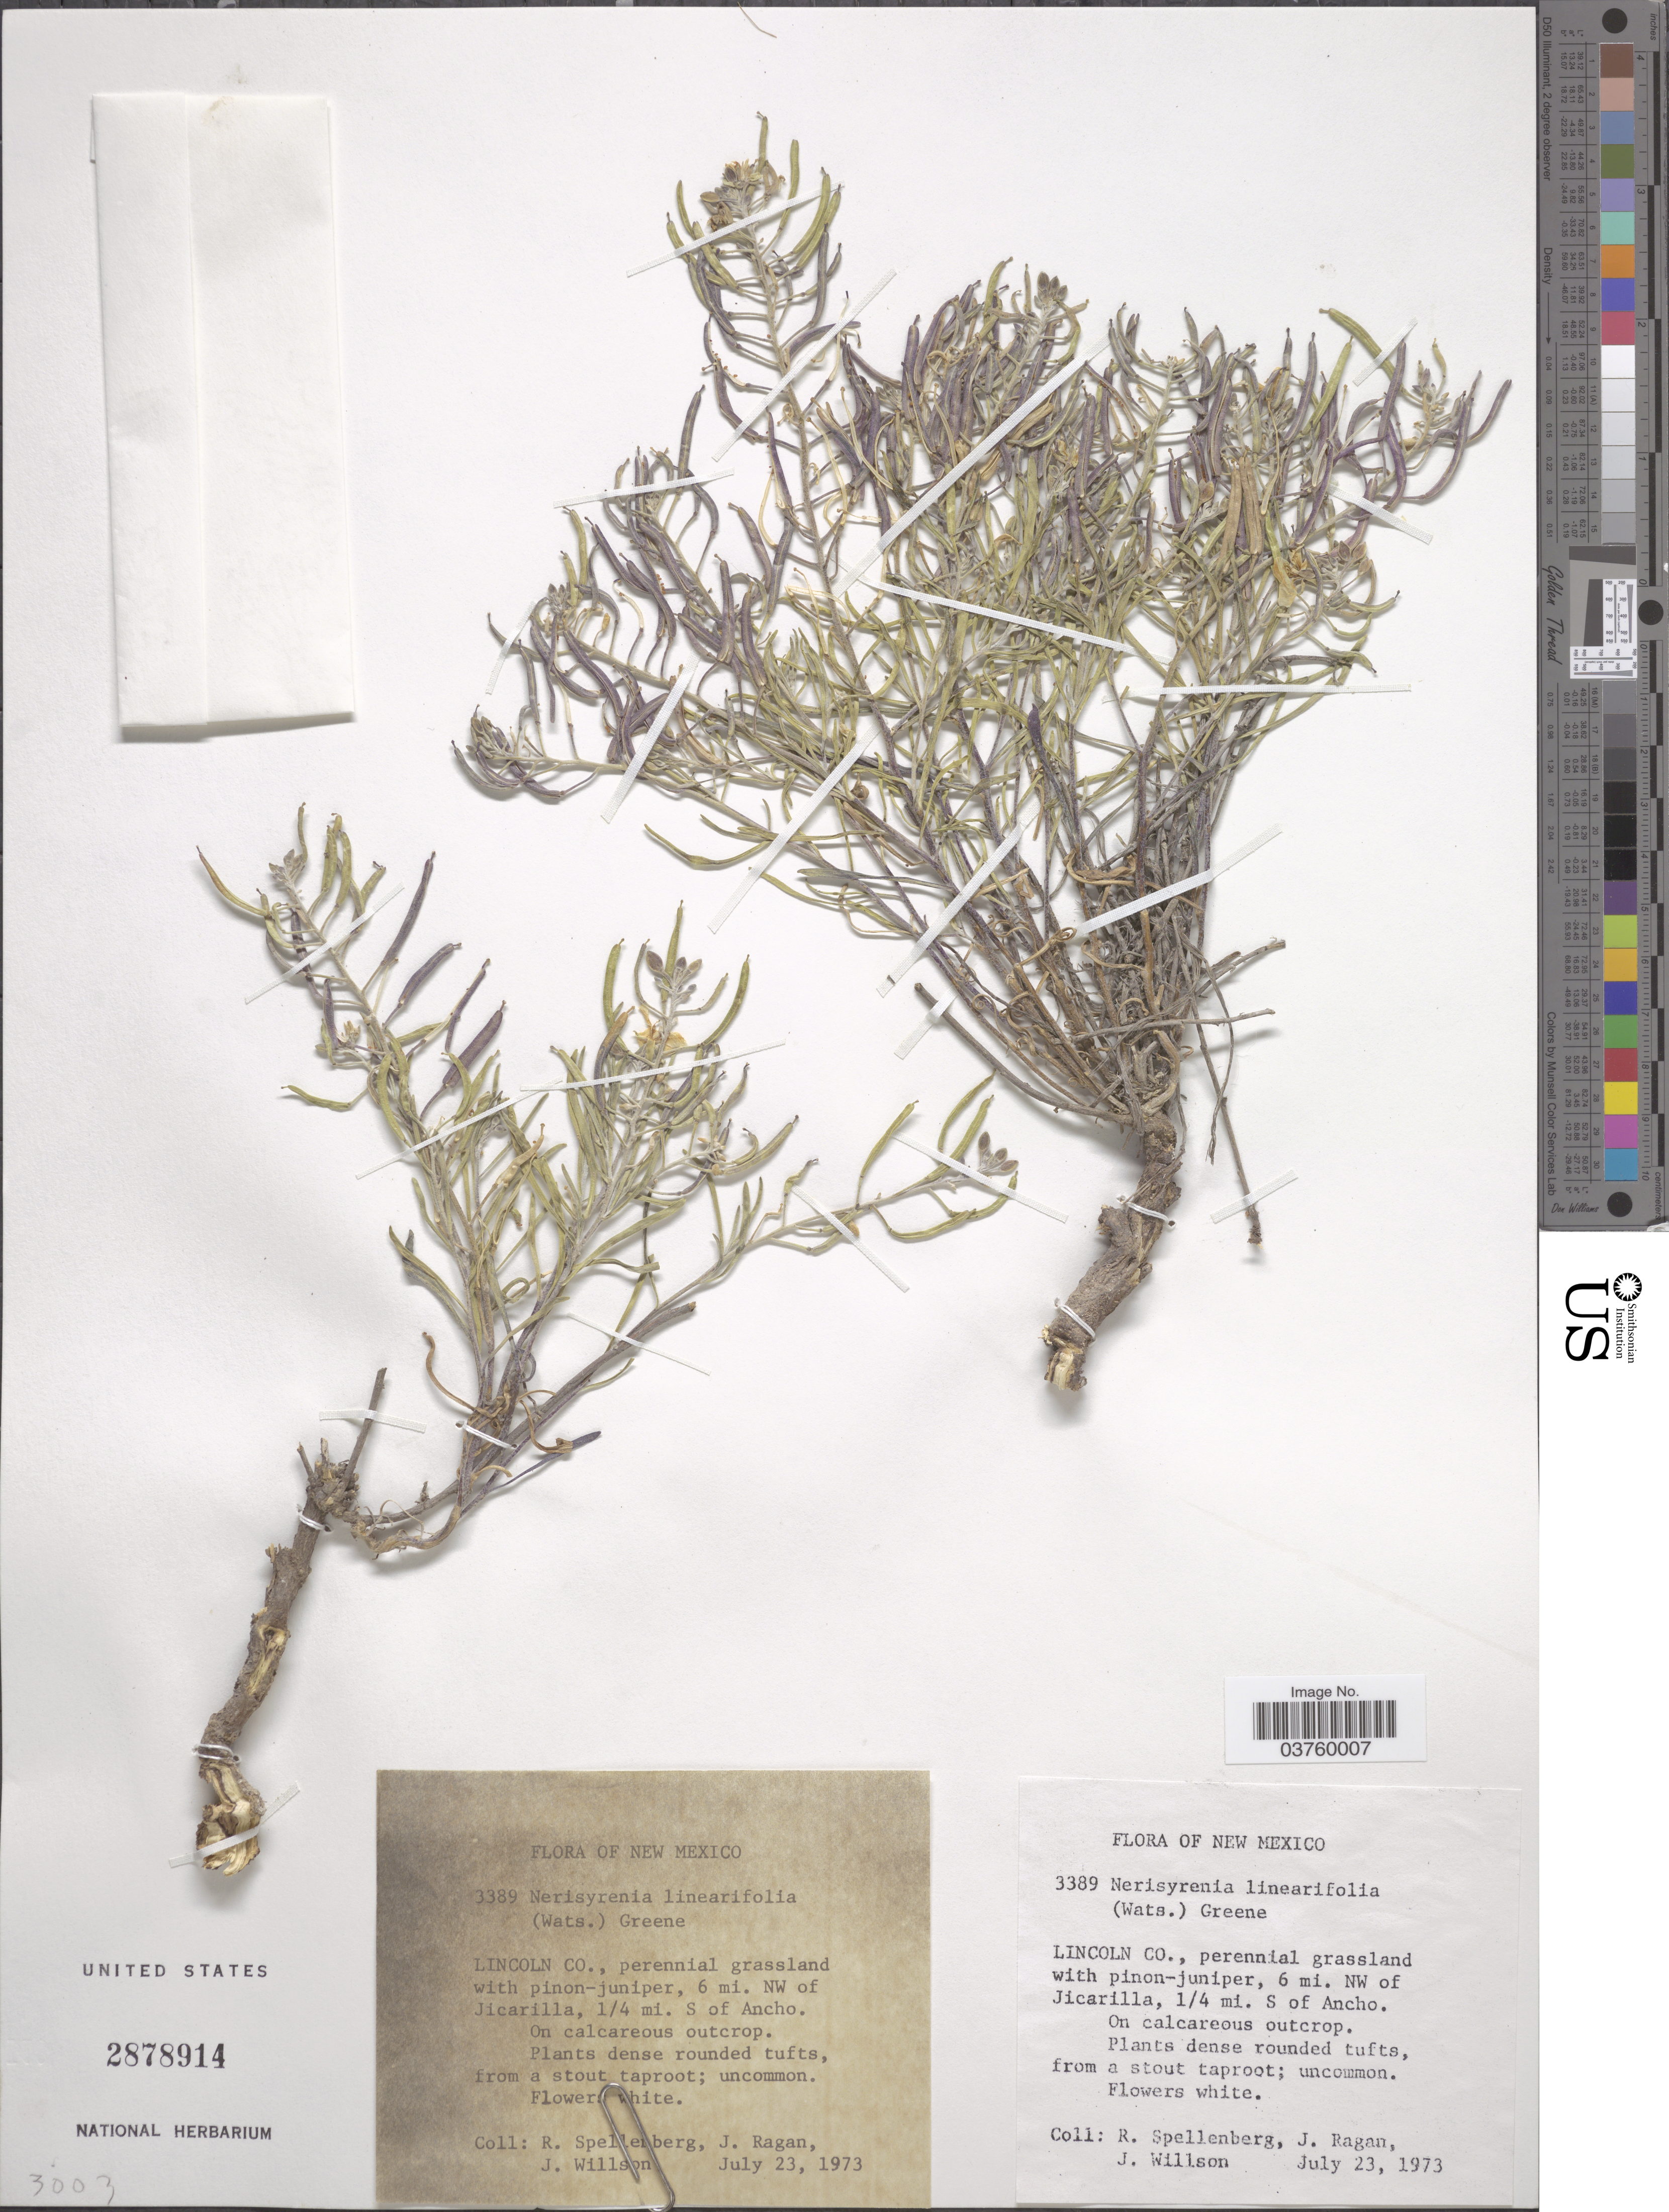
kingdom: Plantae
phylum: Tracheophyta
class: Magnoliopsida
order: Brassicales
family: Brassicaceae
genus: Nerisyrenia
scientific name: Nerisyrenia linearifolia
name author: (S. Watson) Greene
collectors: R. Spellenberg, J. Ragan & J. Willson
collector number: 3389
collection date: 1973-07-23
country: United States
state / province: New Mexico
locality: Lincoln co., perennial grassland with pinon-juniper, 6 mi. NW of Jicarilla, ¼ mi. S of Ancho.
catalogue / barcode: US 2878914